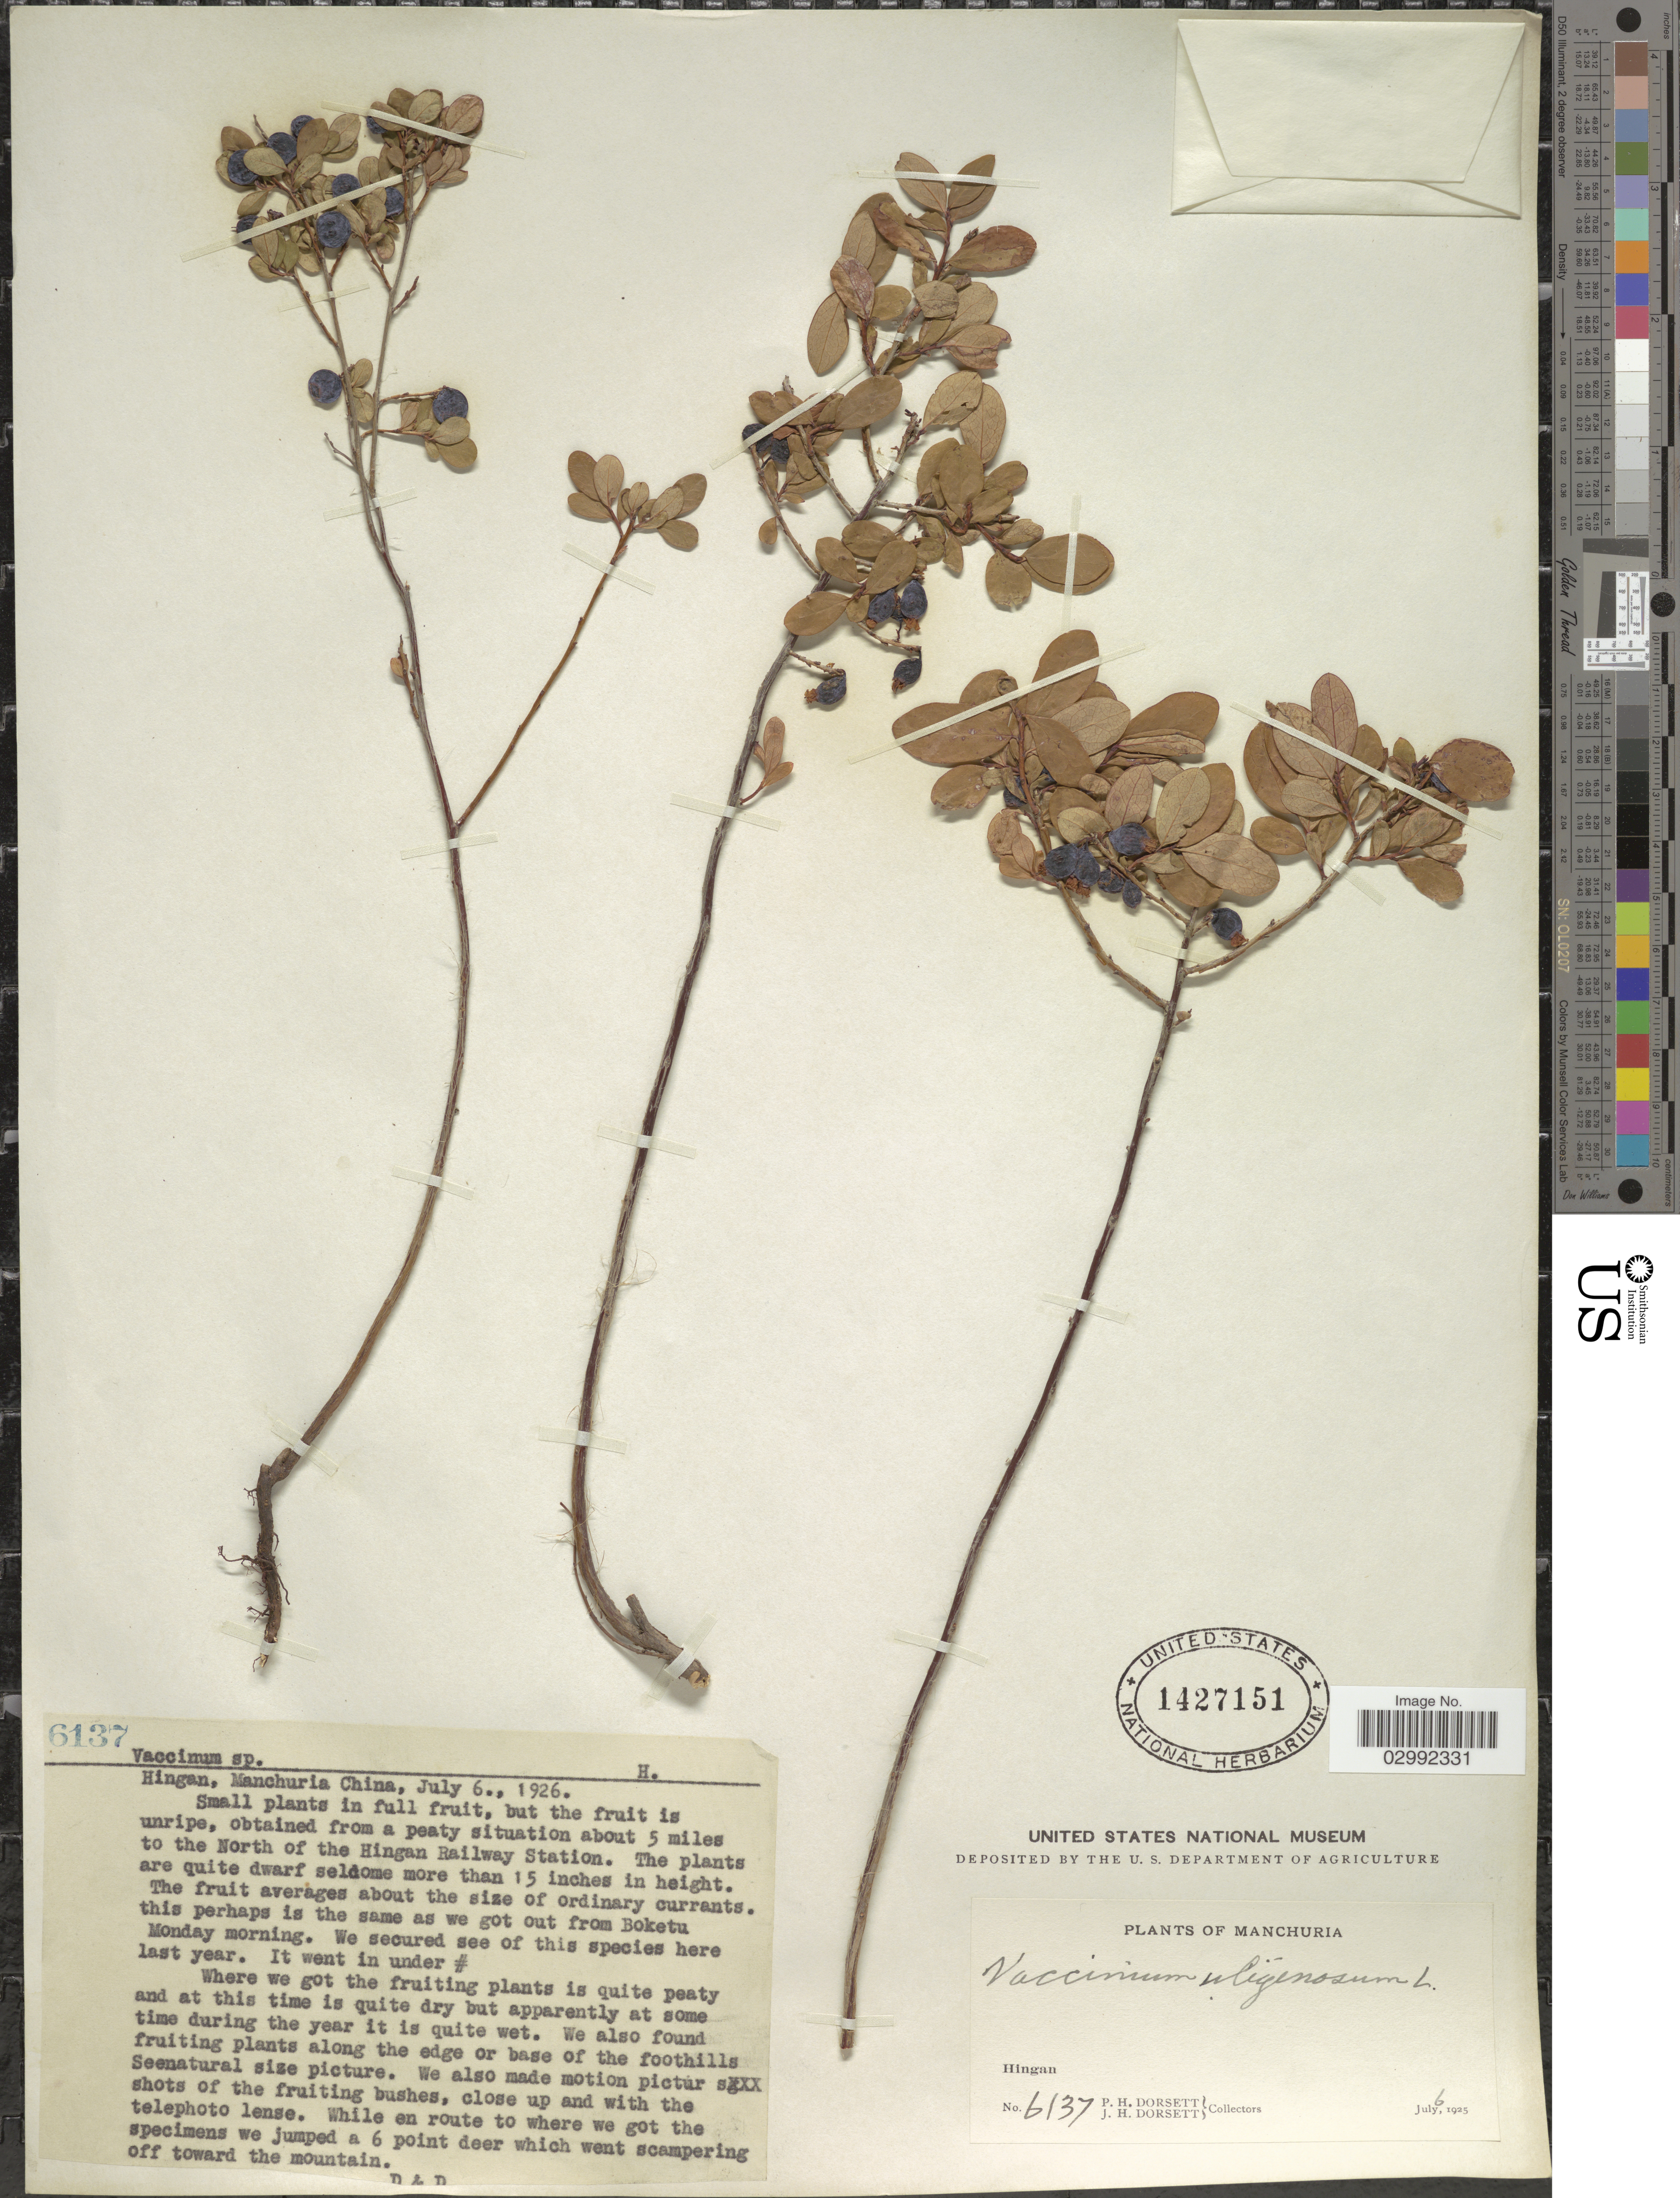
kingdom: Plantae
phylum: Tracheophyta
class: Magnoliopsida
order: Ericales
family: Ericaceae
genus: Vaccinium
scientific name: Vaccinium uliginosum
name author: L.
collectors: P. H. Dorsett & J. Dorsett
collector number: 6137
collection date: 1925-07-06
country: China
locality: Hingan, Manchuria.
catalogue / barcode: US 1427151